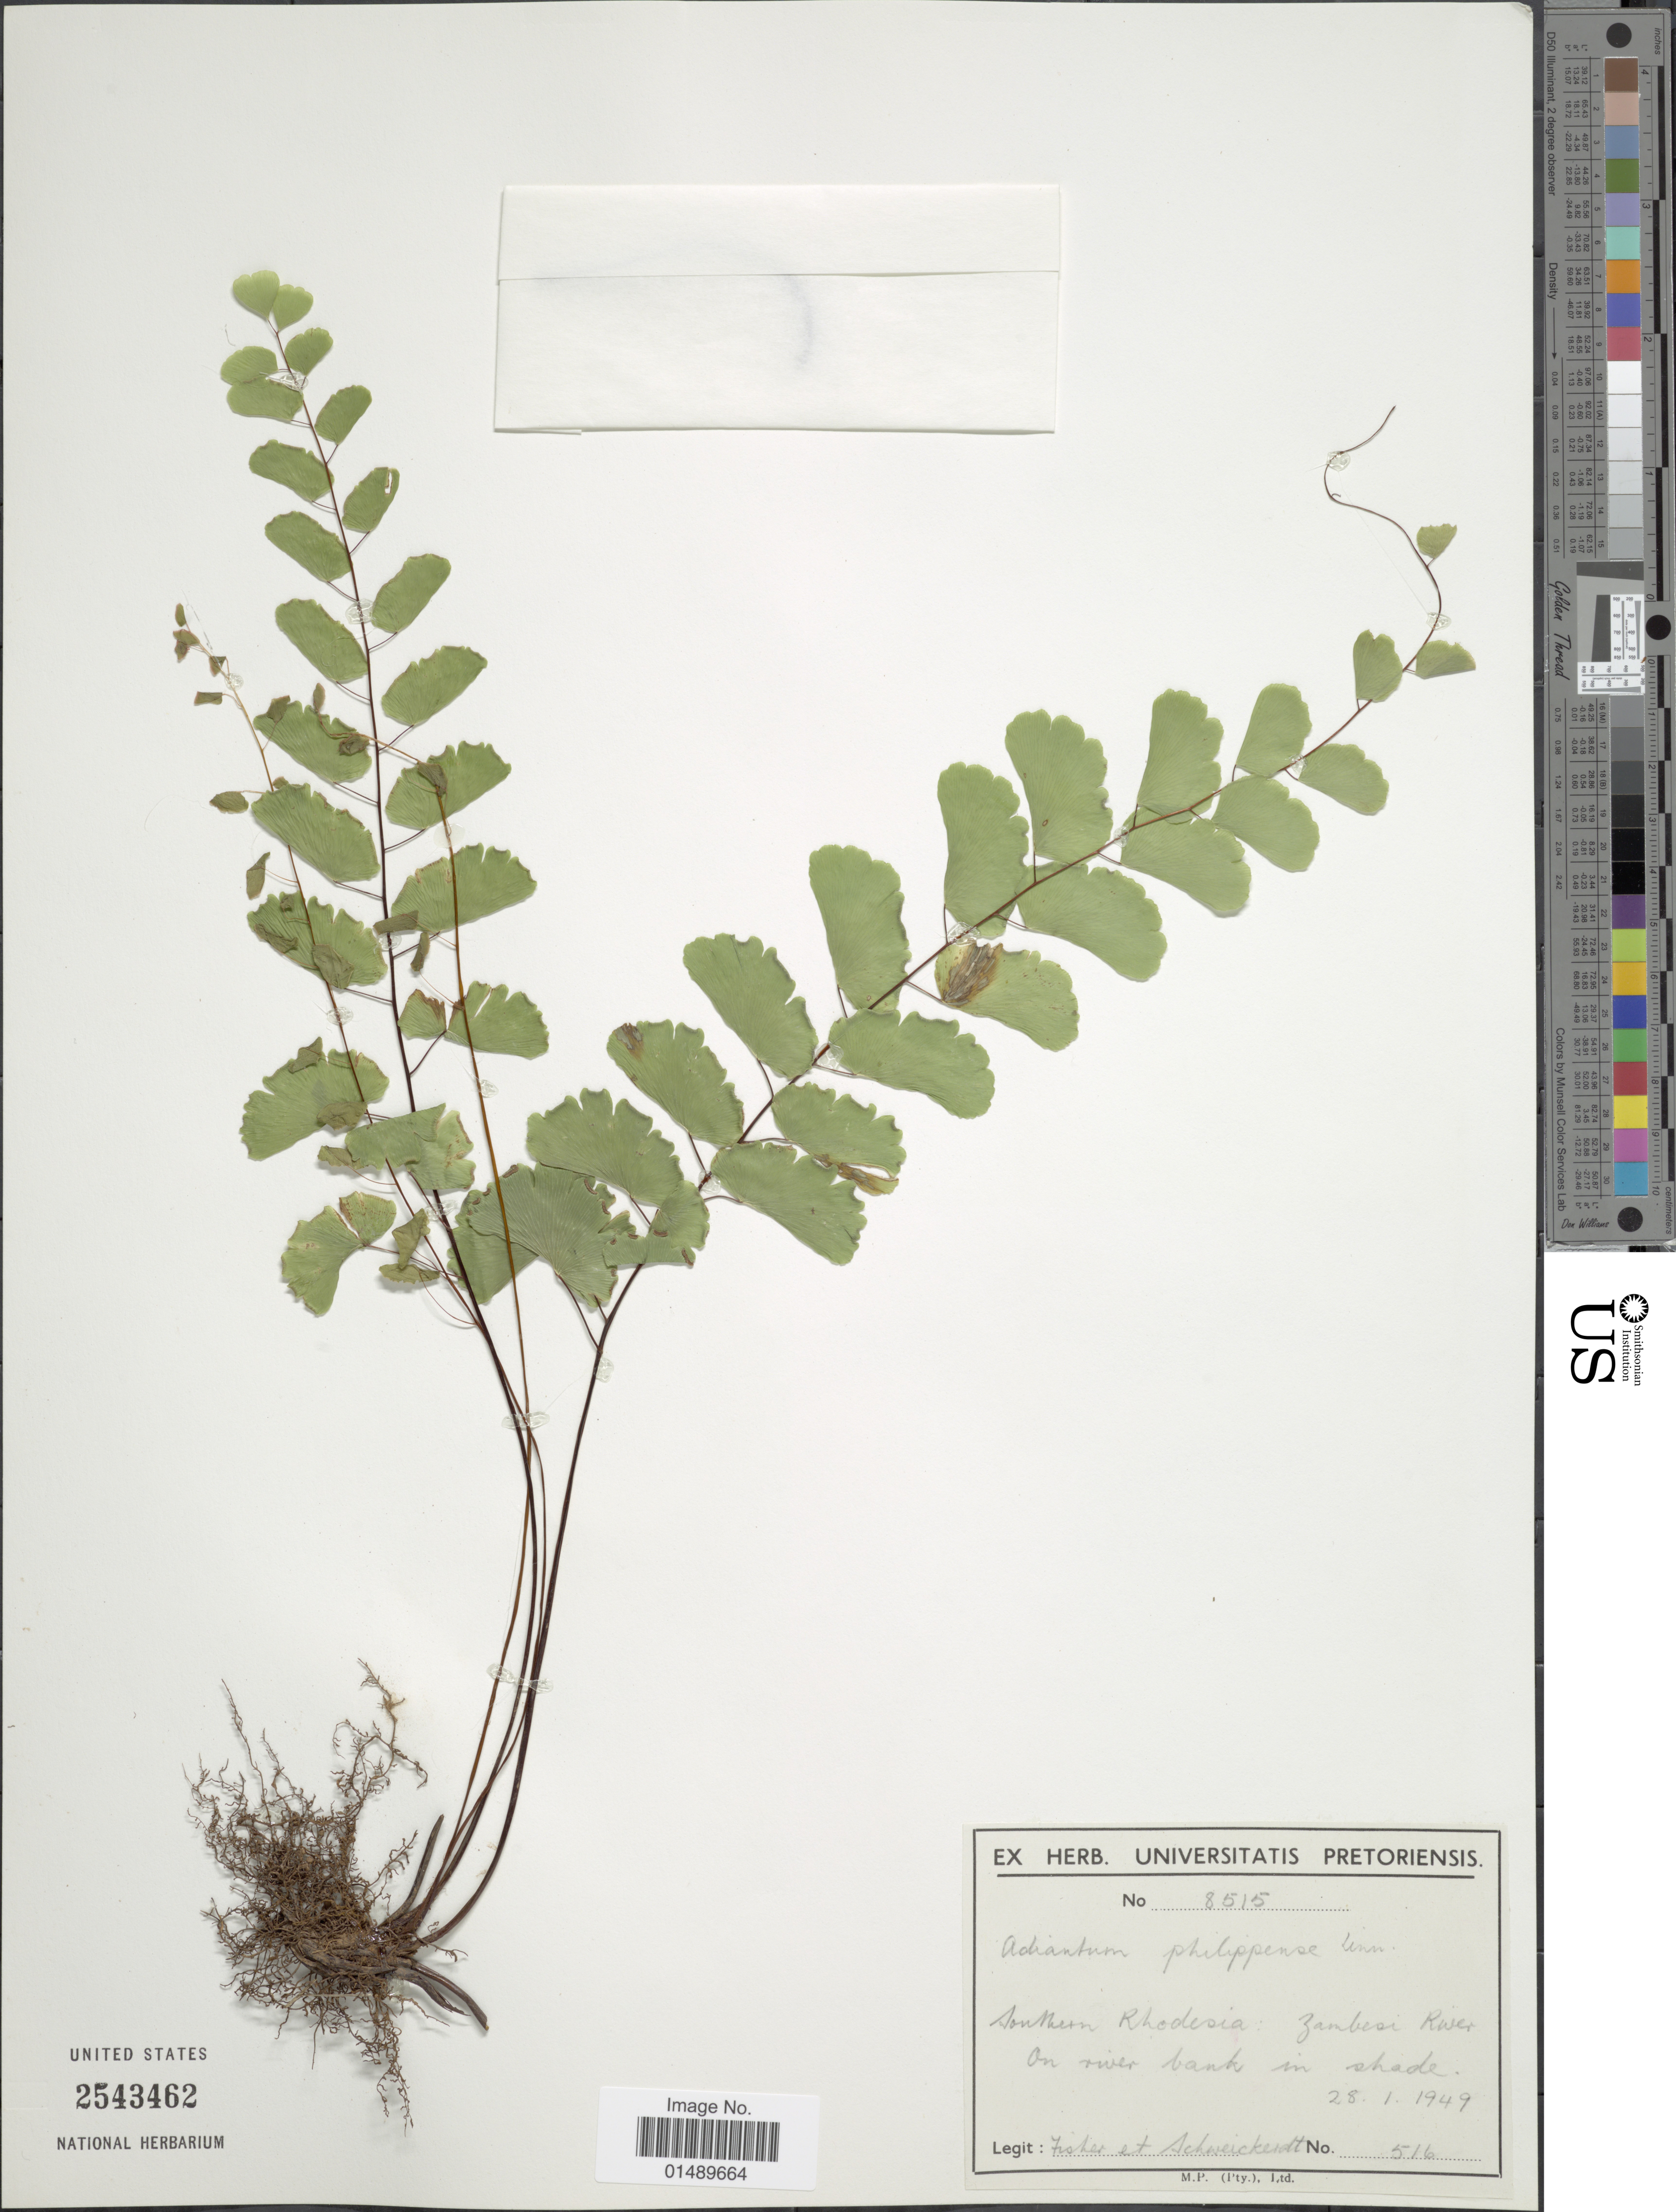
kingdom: Plantae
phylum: Tracheophyta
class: Polypodiopsida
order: Polypodiales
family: Pteridaceae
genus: Adiantum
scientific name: Adiantum philippense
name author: L.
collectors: Fisher & -. Schweickerdt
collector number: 516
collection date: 1949-01-28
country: Zimbabwe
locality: Southern Rhodesia: Zambesi river.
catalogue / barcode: US 2543462